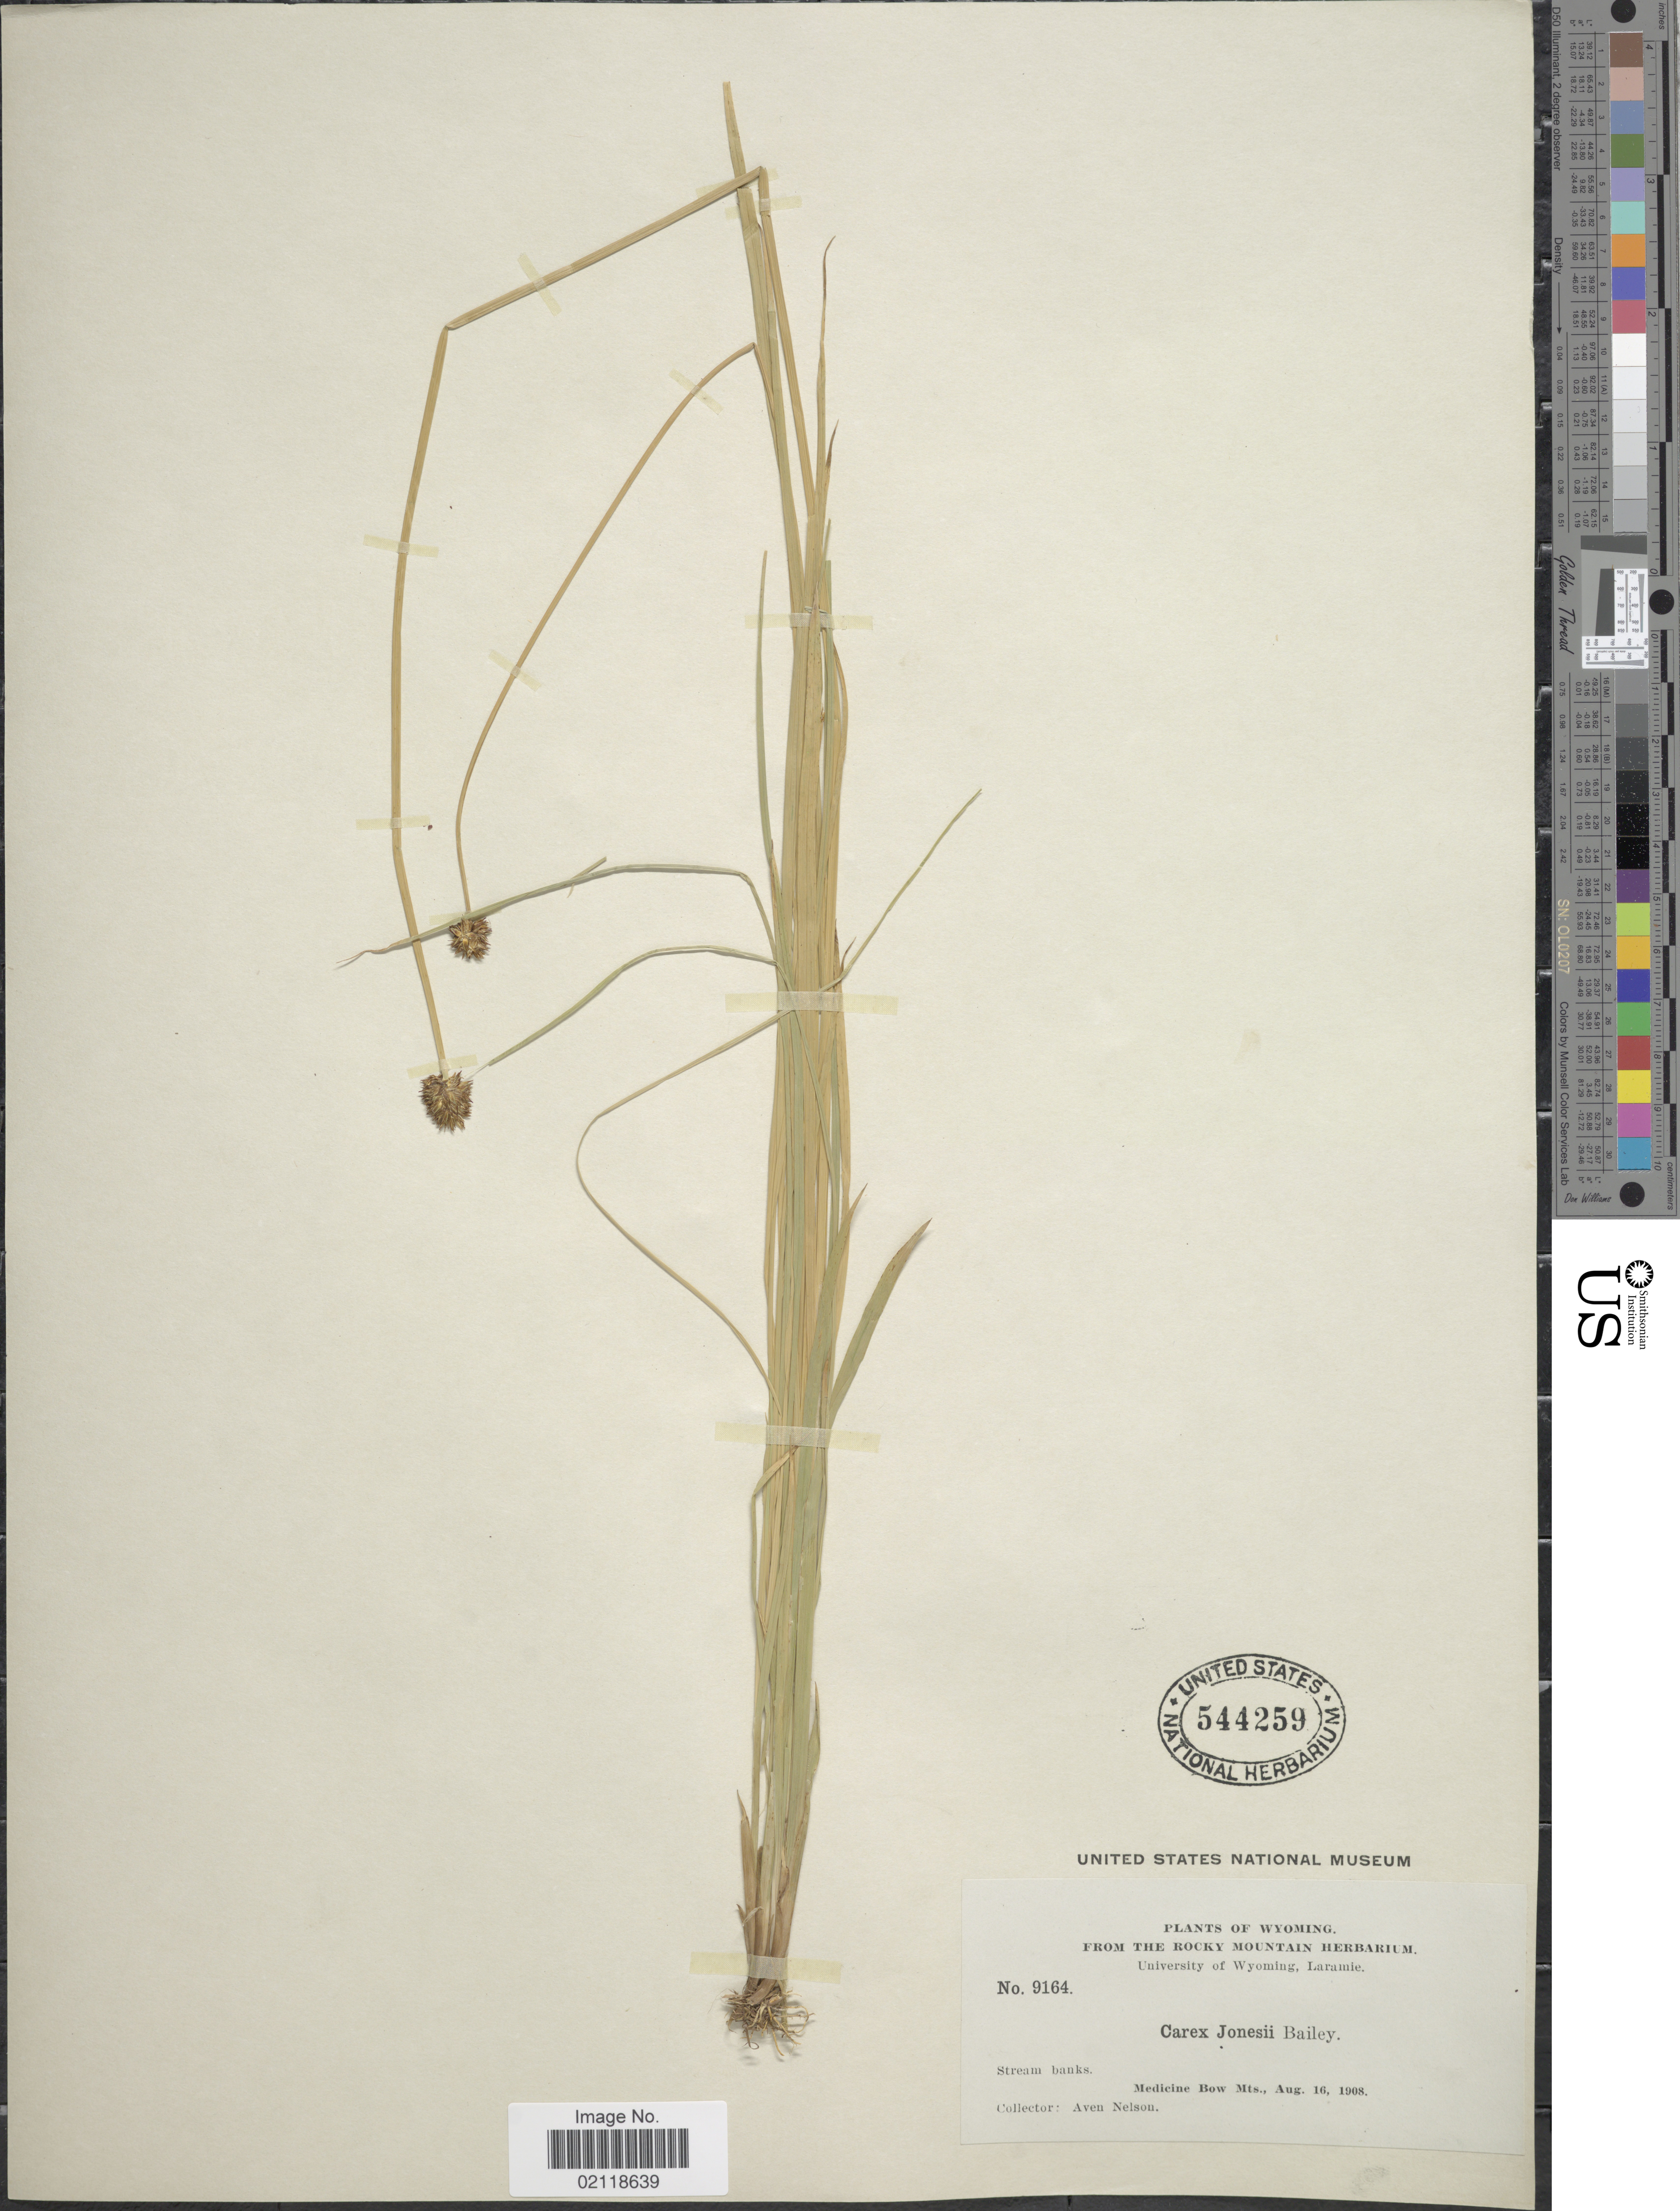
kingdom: Plantae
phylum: Tracheophyta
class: Liliopsida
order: Poales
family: Cyperaceae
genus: Carex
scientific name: Carex jonesii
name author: L.H. Bailey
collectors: A. Nelson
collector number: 9164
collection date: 1908-08-16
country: United States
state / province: Wyoming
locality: Stream banks, Medicine Bow Mts.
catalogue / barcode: US 544259